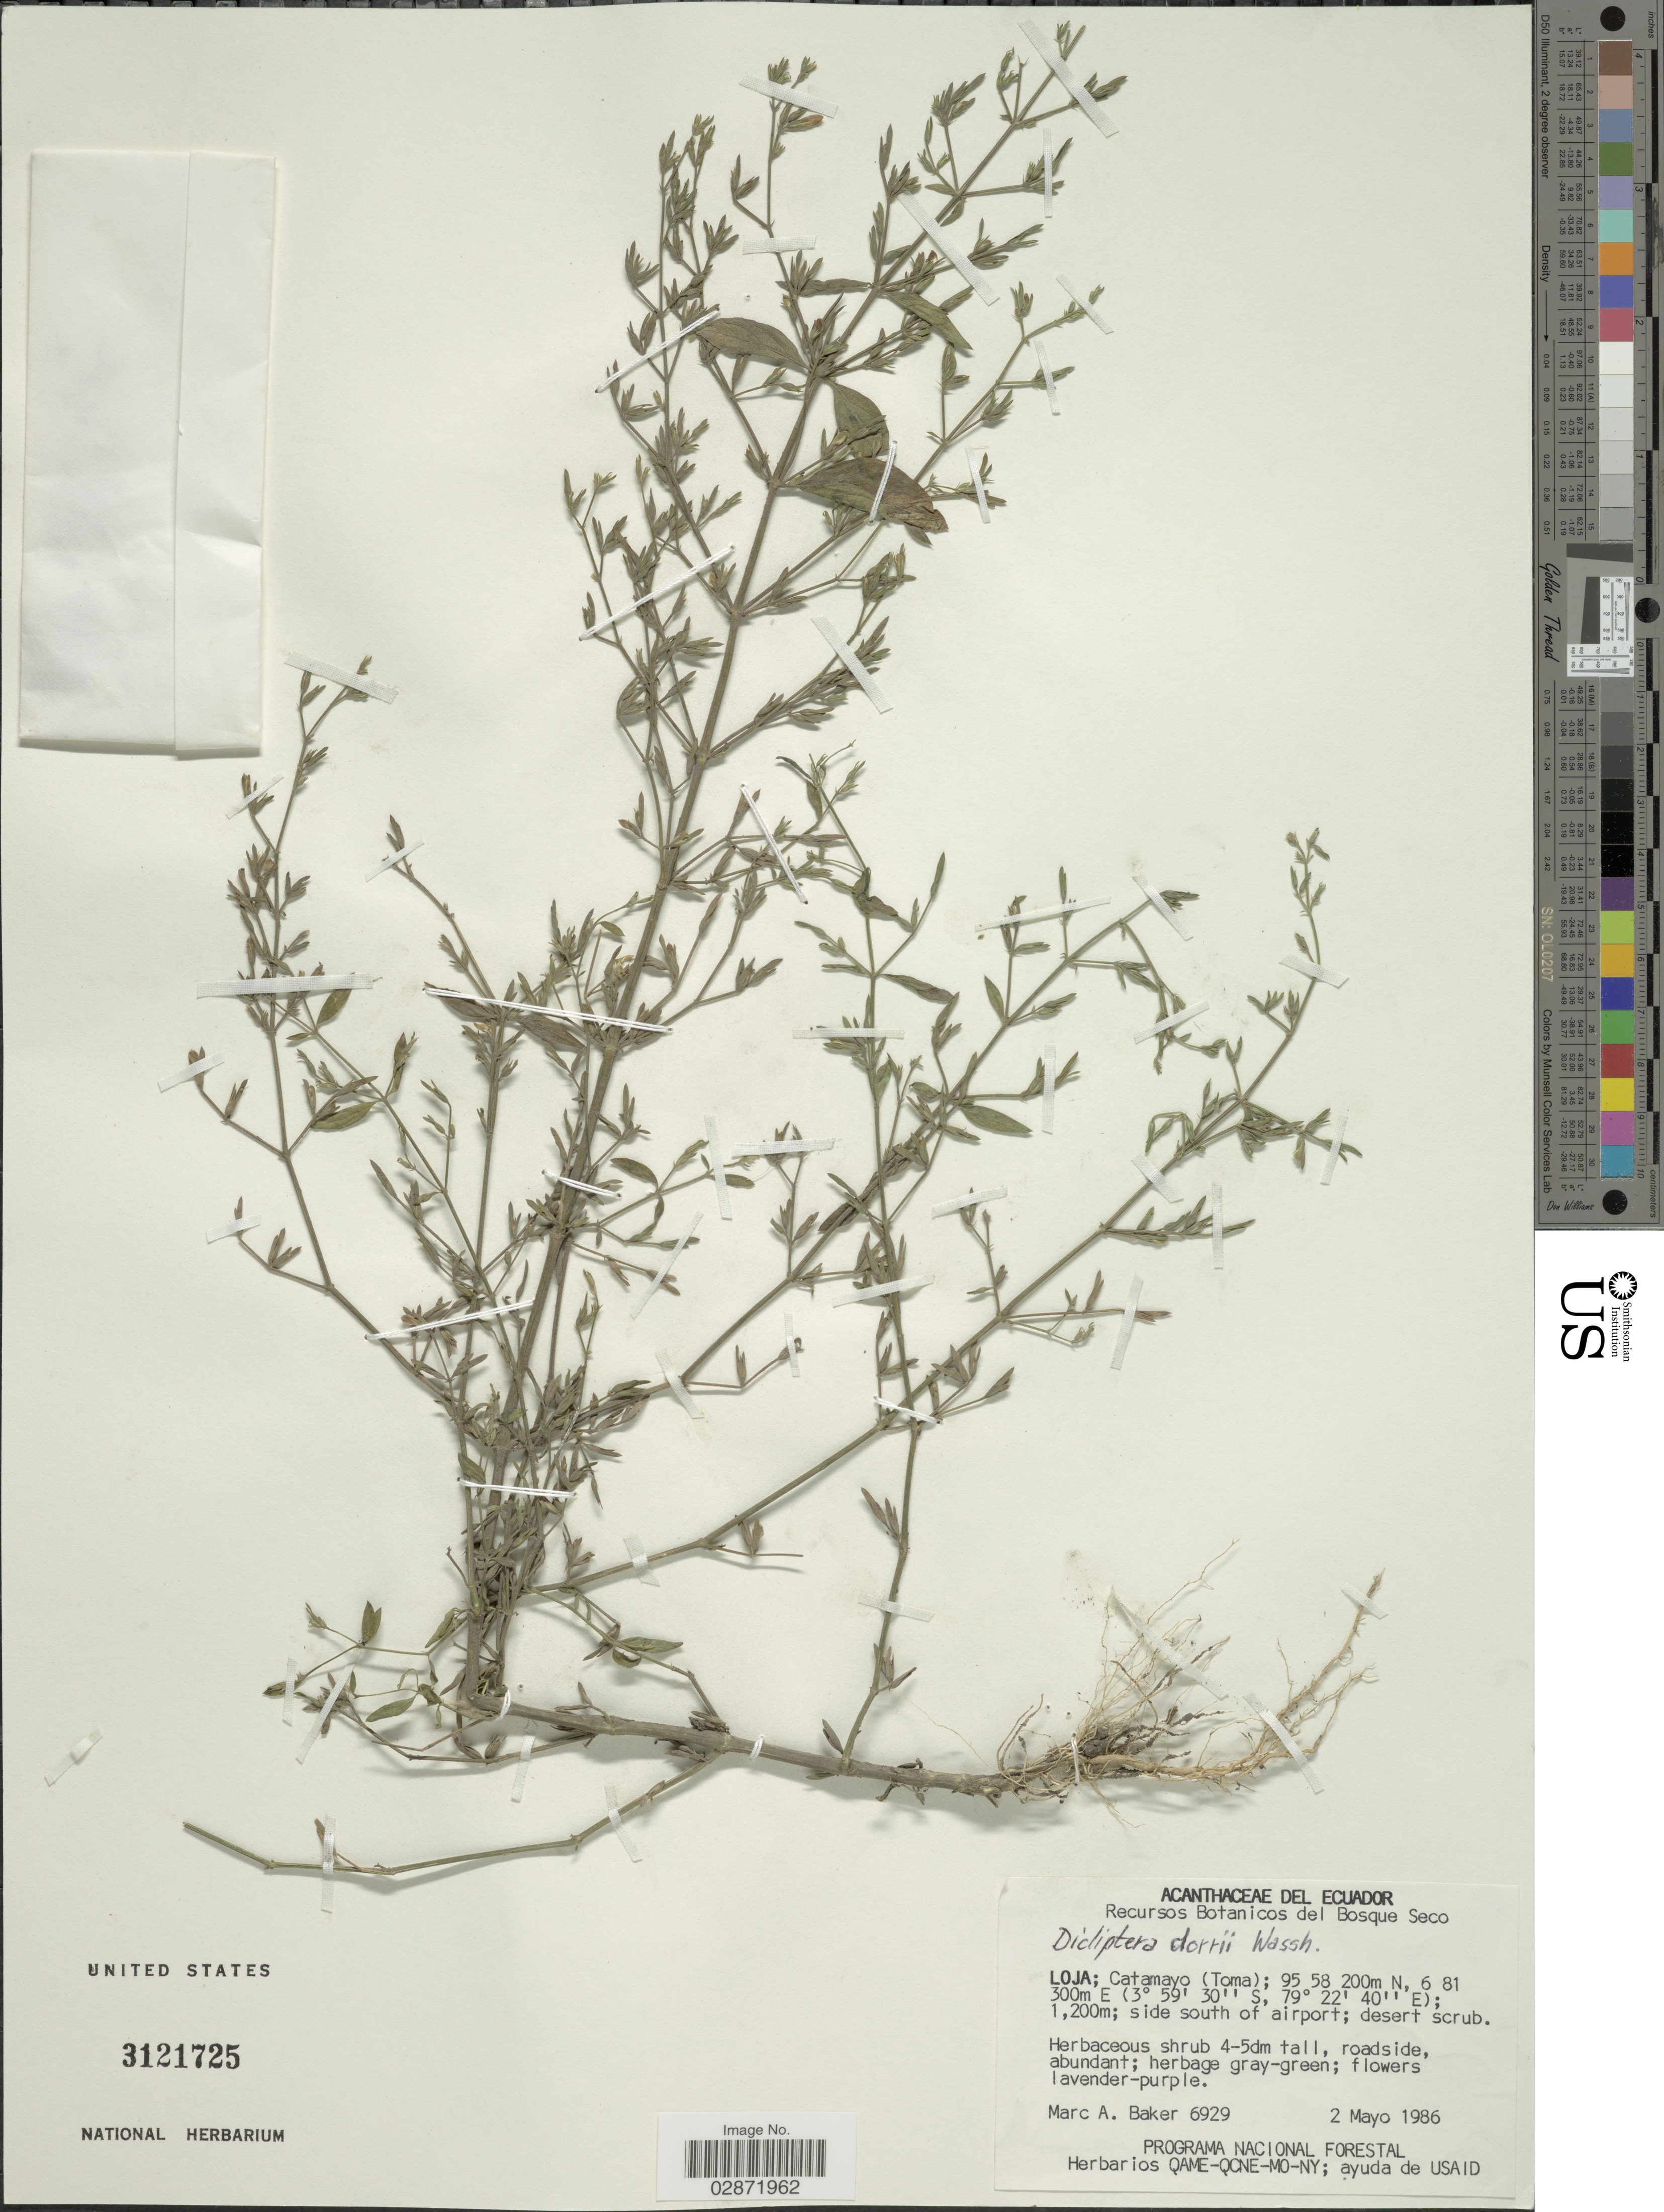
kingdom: Plantae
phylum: Tracheophyta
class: Magnoliopsida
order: Lamiales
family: Acanthaceae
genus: Dicliptera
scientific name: Dicliptera dorrii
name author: Wassh.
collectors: M. A. Baker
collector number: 6929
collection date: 1986-05-02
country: Ecuador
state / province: Loja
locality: Catamayo (Toma).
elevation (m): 300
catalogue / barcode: US 3121725